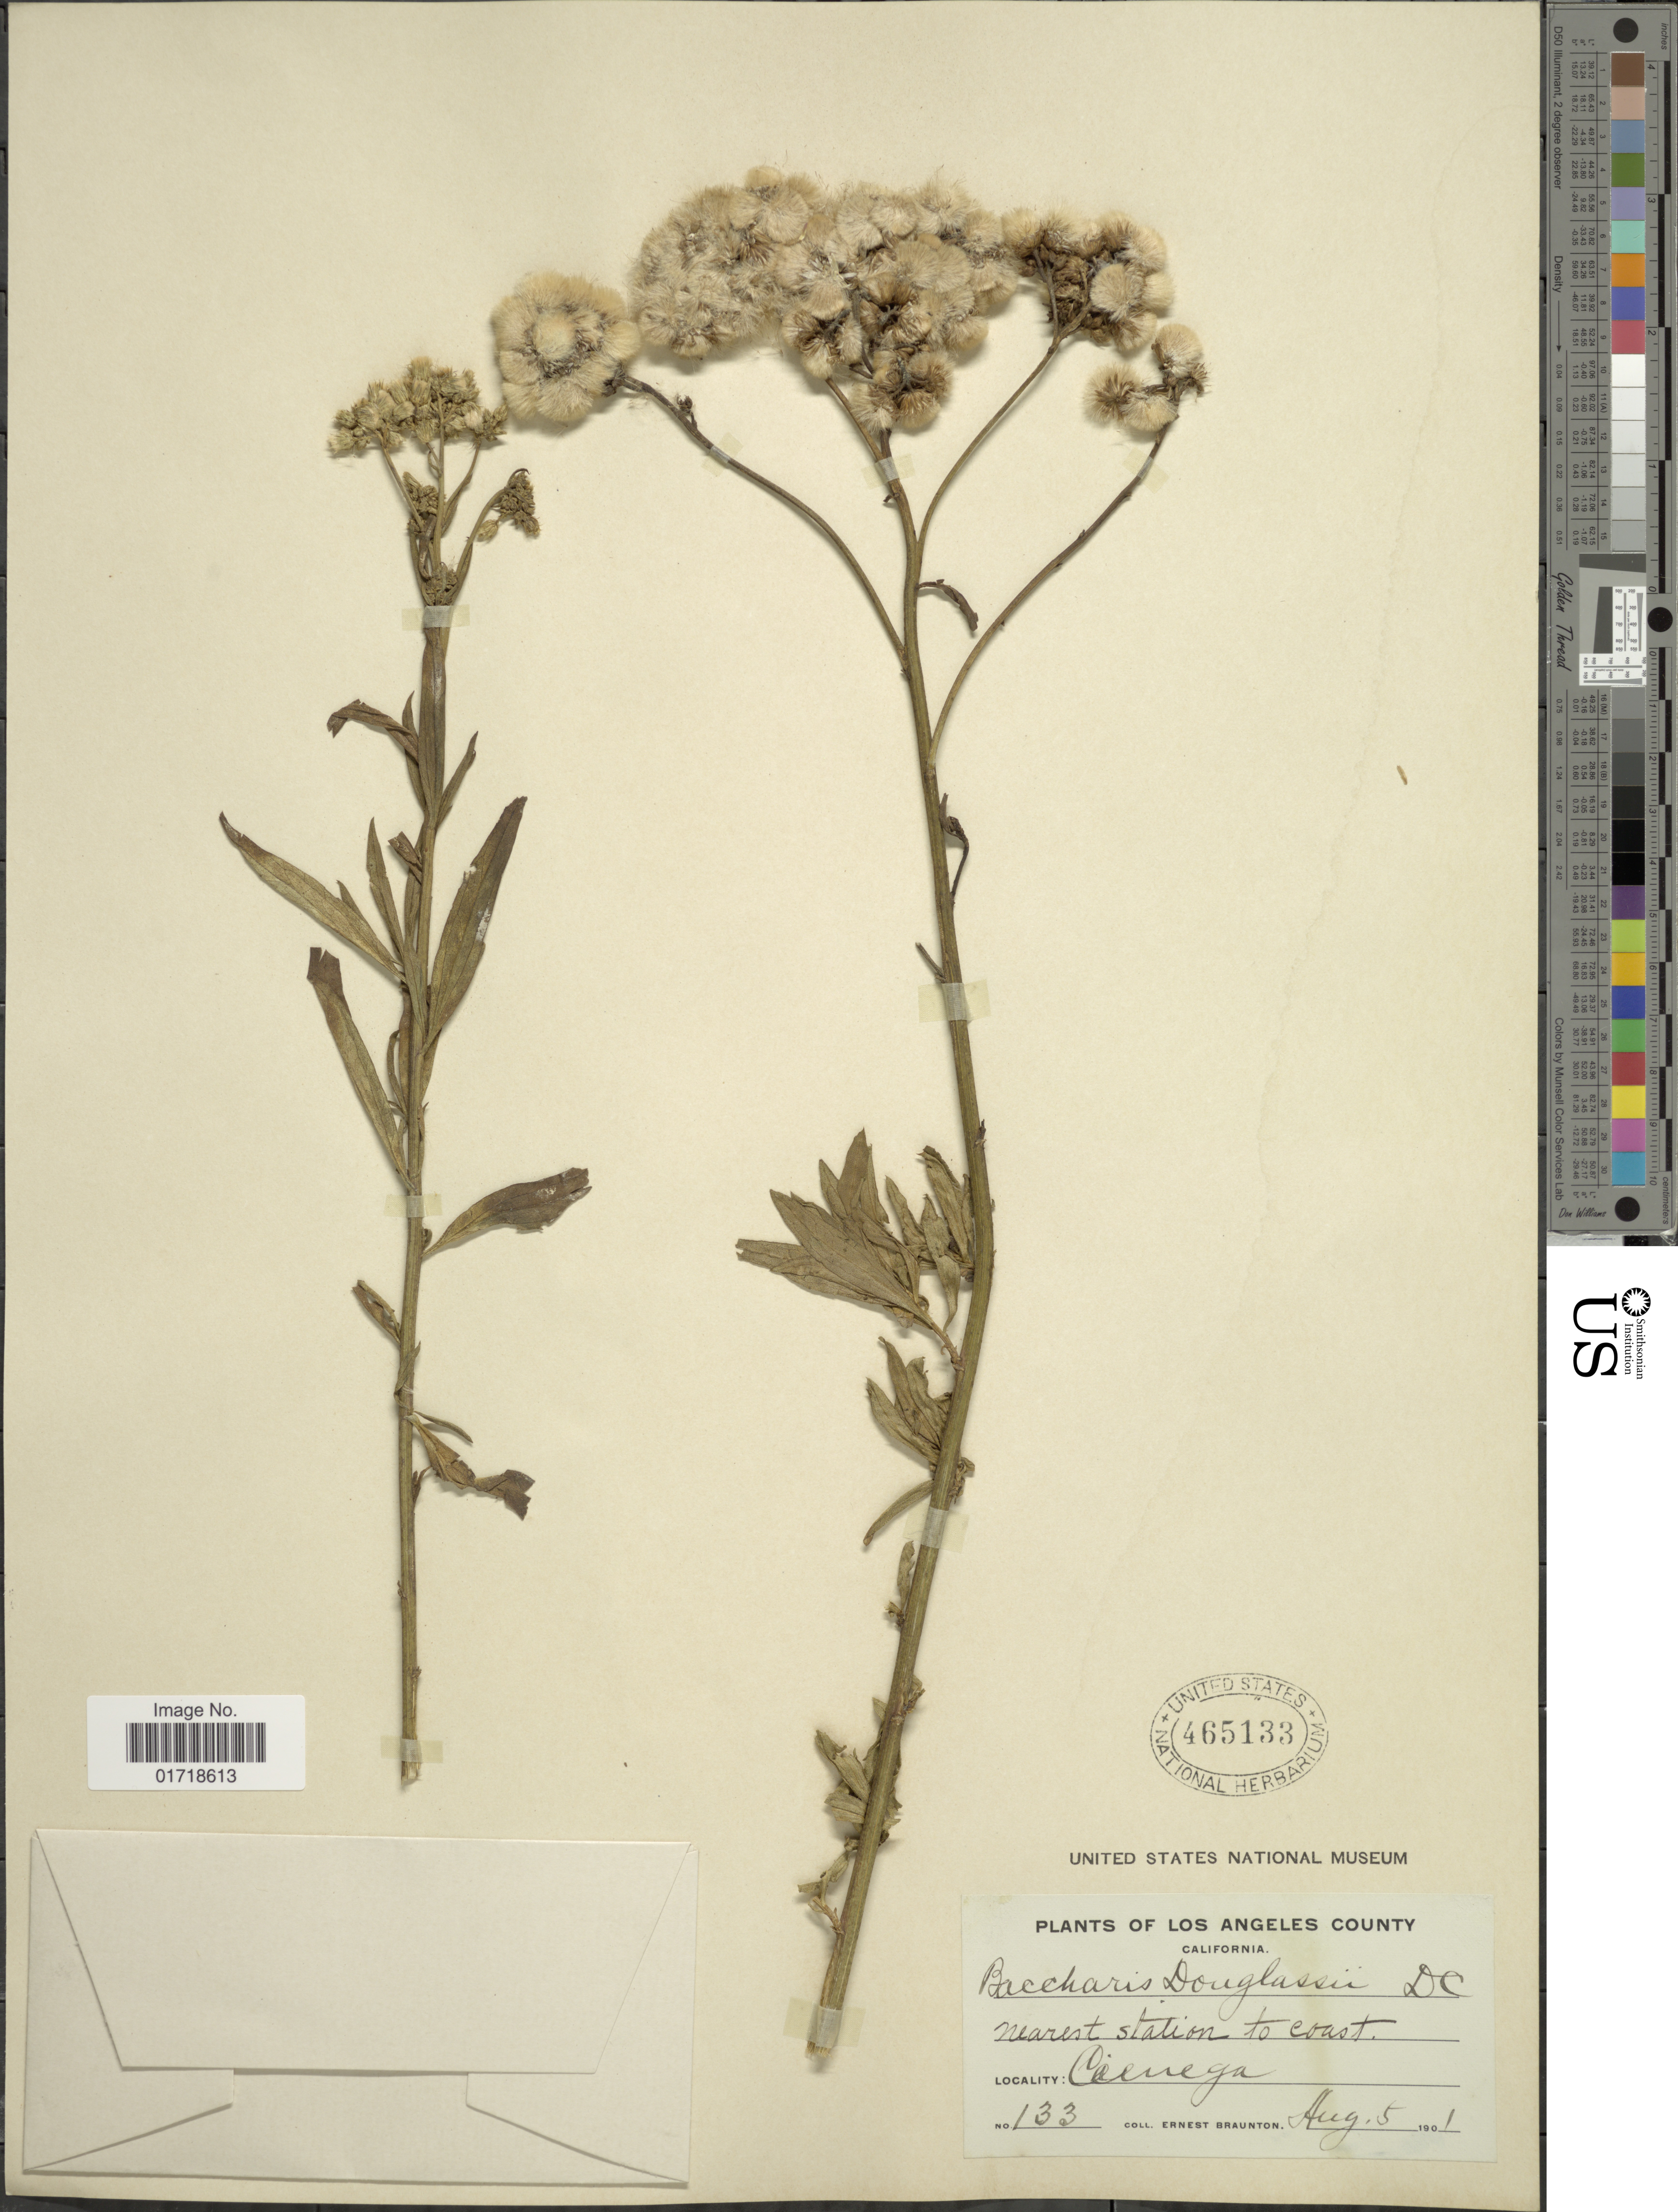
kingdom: Plantae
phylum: Tracheophyta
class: Magnoliopsida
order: Asterales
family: Asteraceae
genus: Baccharis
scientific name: Baccharis douglasii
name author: DC.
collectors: E. Braunton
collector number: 133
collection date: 1901-08-05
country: United States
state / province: California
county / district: Los Angeles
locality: Los Angeles Countym nearst Station to coast, Cunega.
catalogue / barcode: US 465133